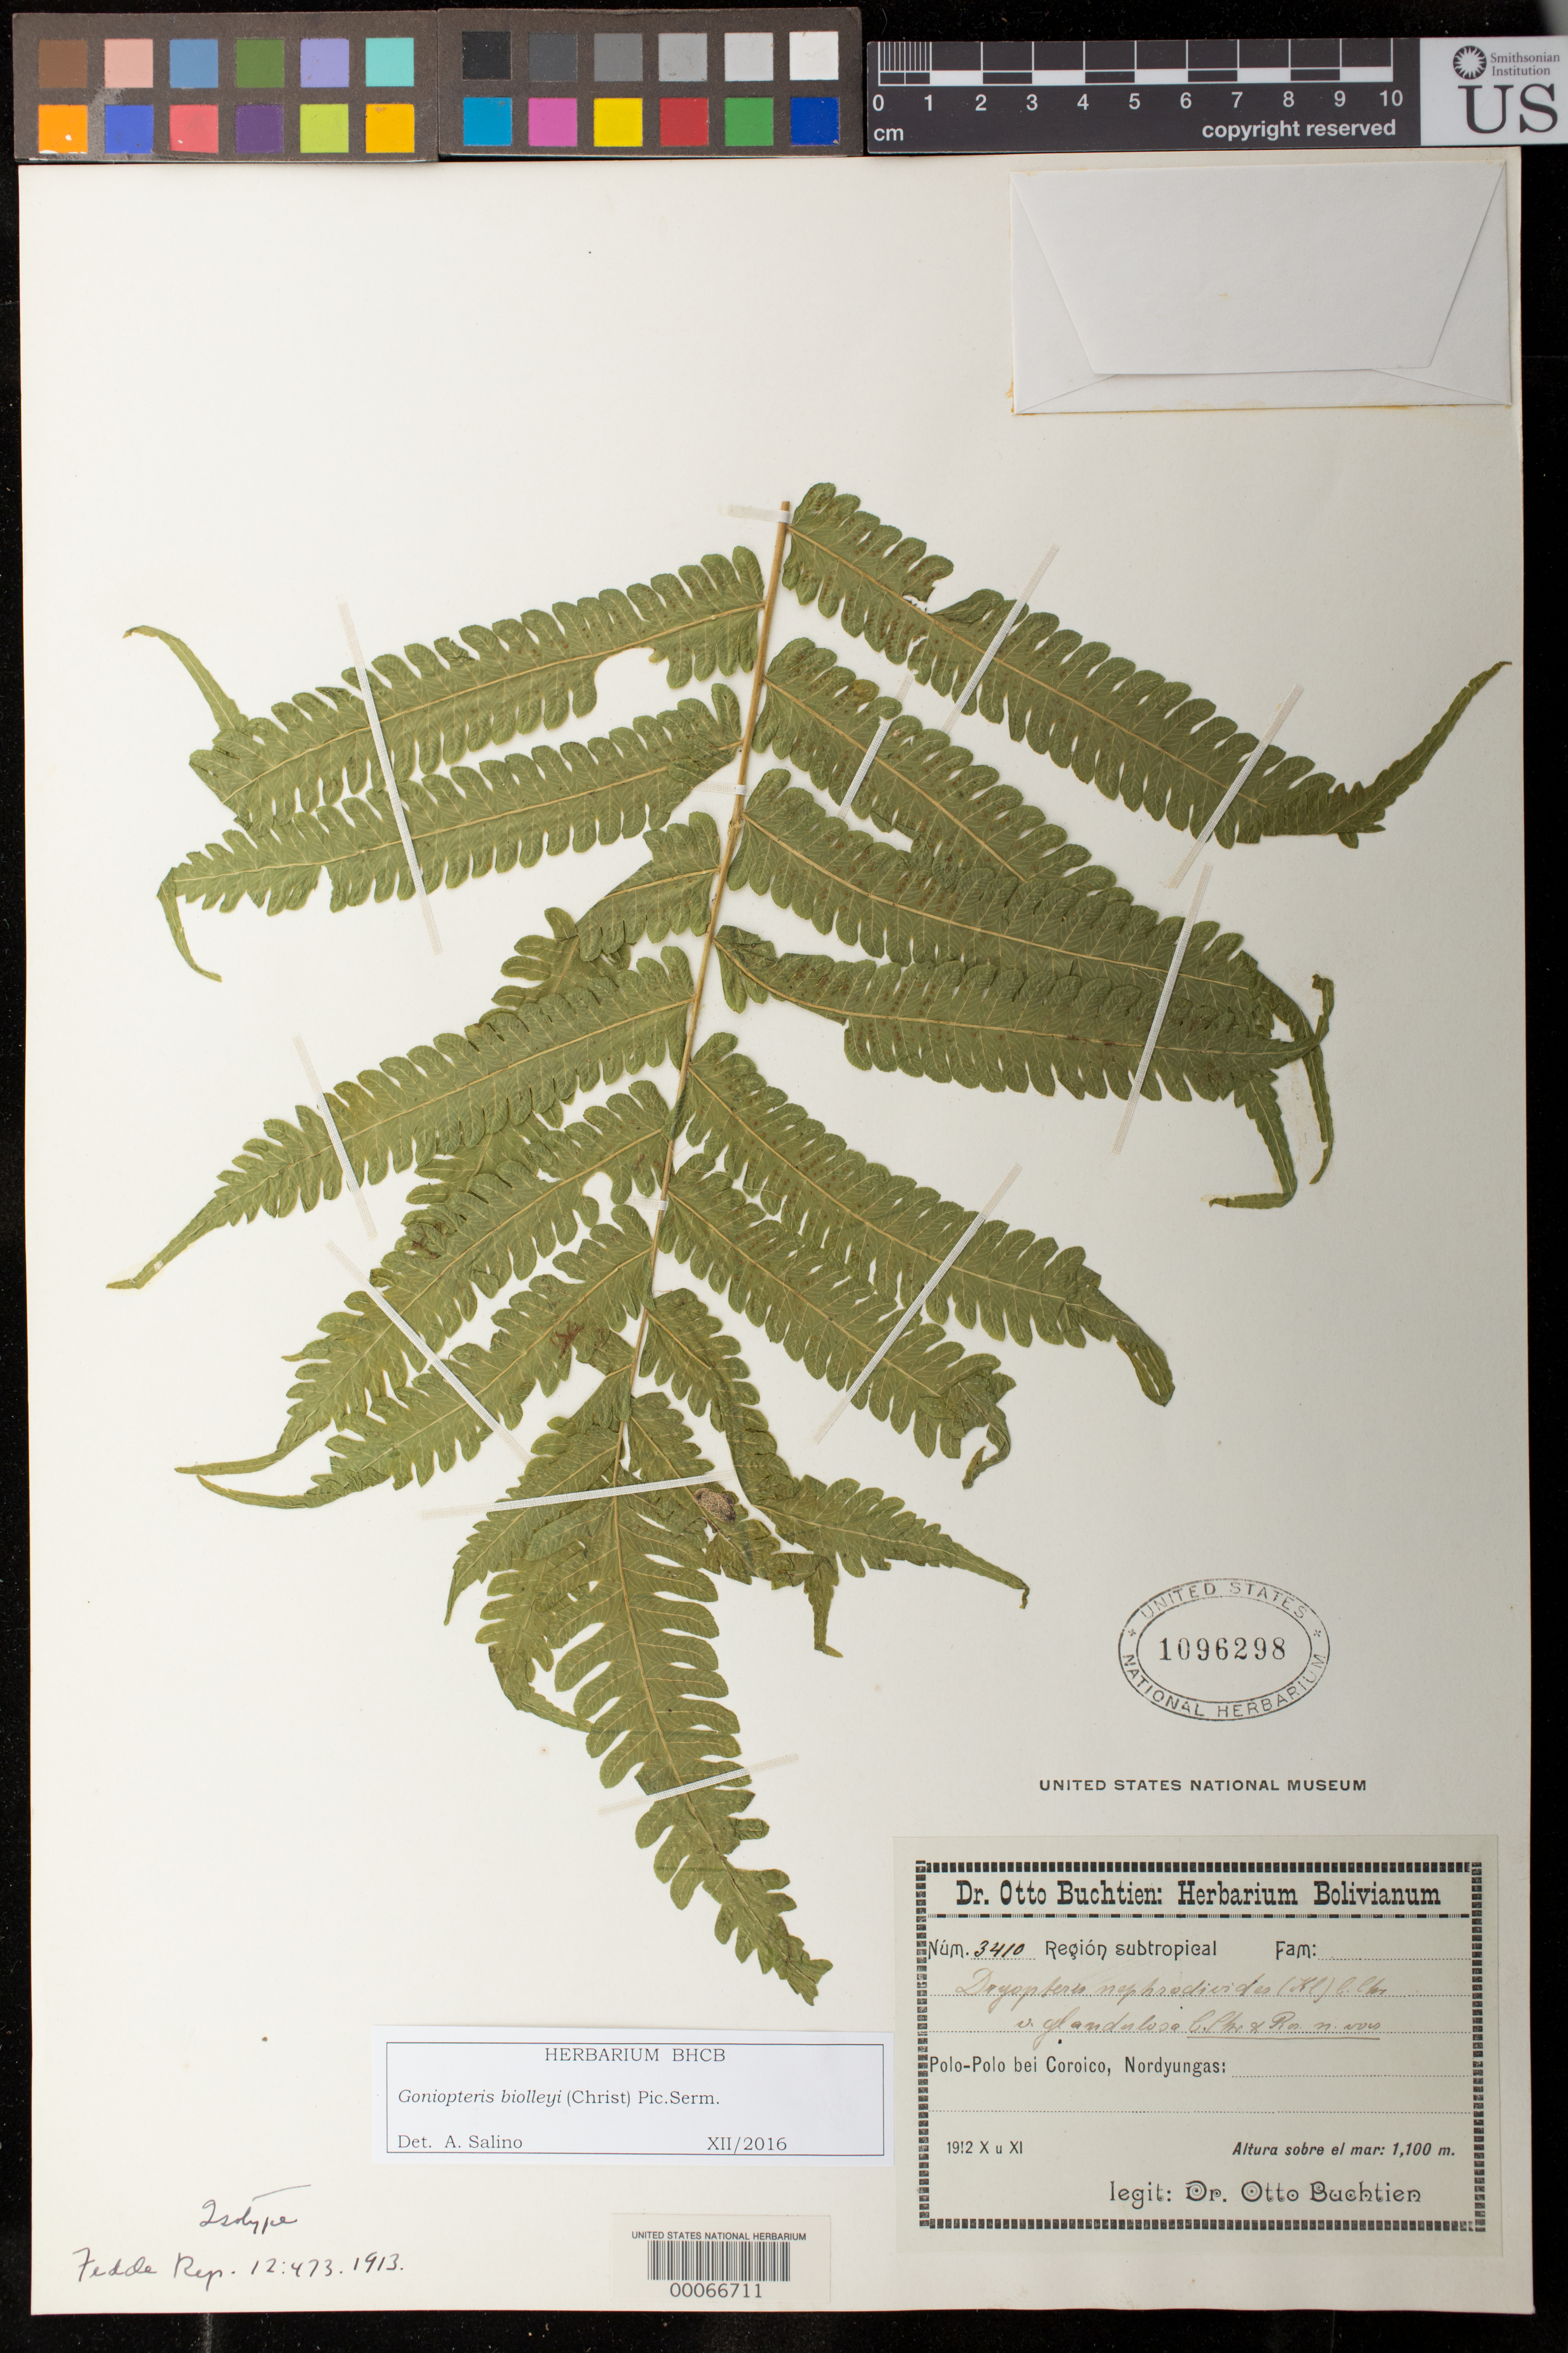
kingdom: Plantae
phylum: Tracheophyta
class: Polypodiopsida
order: Polypodiales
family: Dryopteridaceae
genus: Dryopteris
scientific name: Dryopteris nephrodioides var. glandulosa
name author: C. Chr. & Rosenst.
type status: Isotype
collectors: O. Buchtien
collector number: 3410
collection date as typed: Oct 1912 to -- Nov 1912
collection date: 1912-10/1912-11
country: Bolivia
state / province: La Paz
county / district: Nor Yungas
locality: Yungas, Polo-Polo prope Coroico.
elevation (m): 900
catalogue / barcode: US 1096298